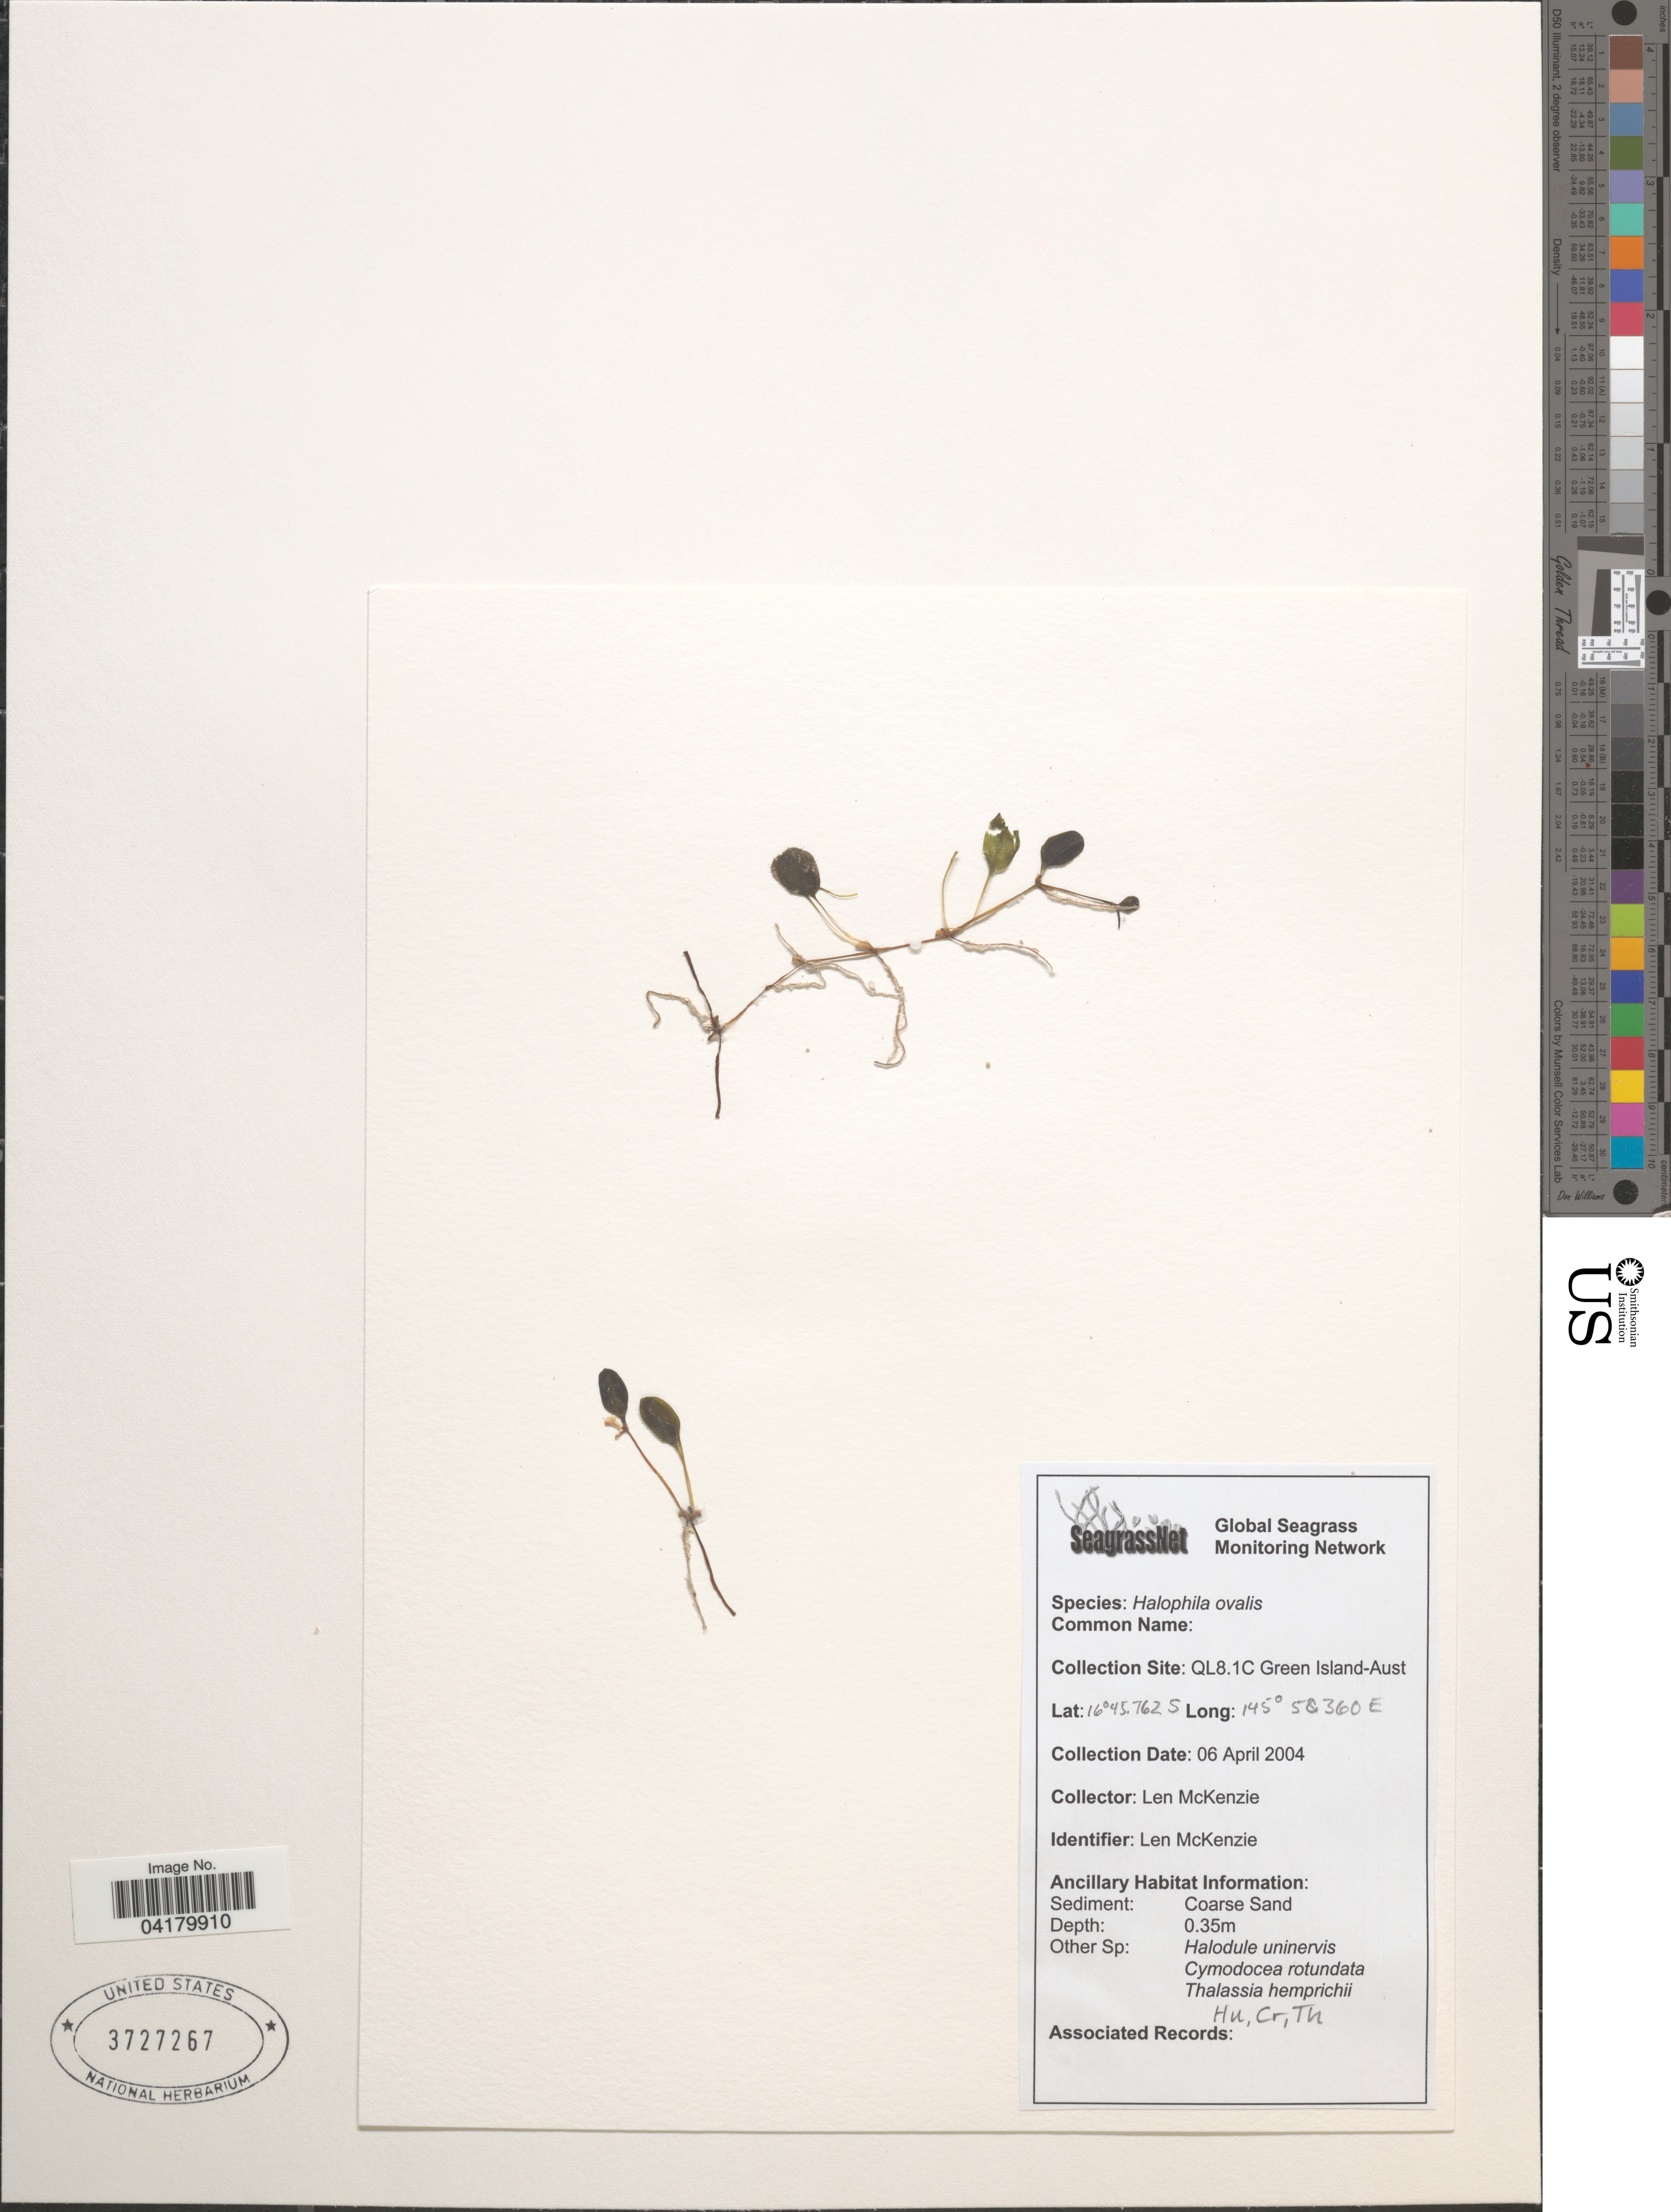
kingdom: Plantae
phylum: Tracheophyta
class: Liliopsida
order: Alismatales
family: Hydrocharitaceae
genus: Halophila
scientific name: Halophila ovalis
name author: (R. Br.) Hook. f.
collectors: L. McKenzie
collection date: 2004-04-06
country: Australia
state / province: Queensland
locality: Collection Site: QL8.1C Green Island.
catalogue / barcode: US 3727267